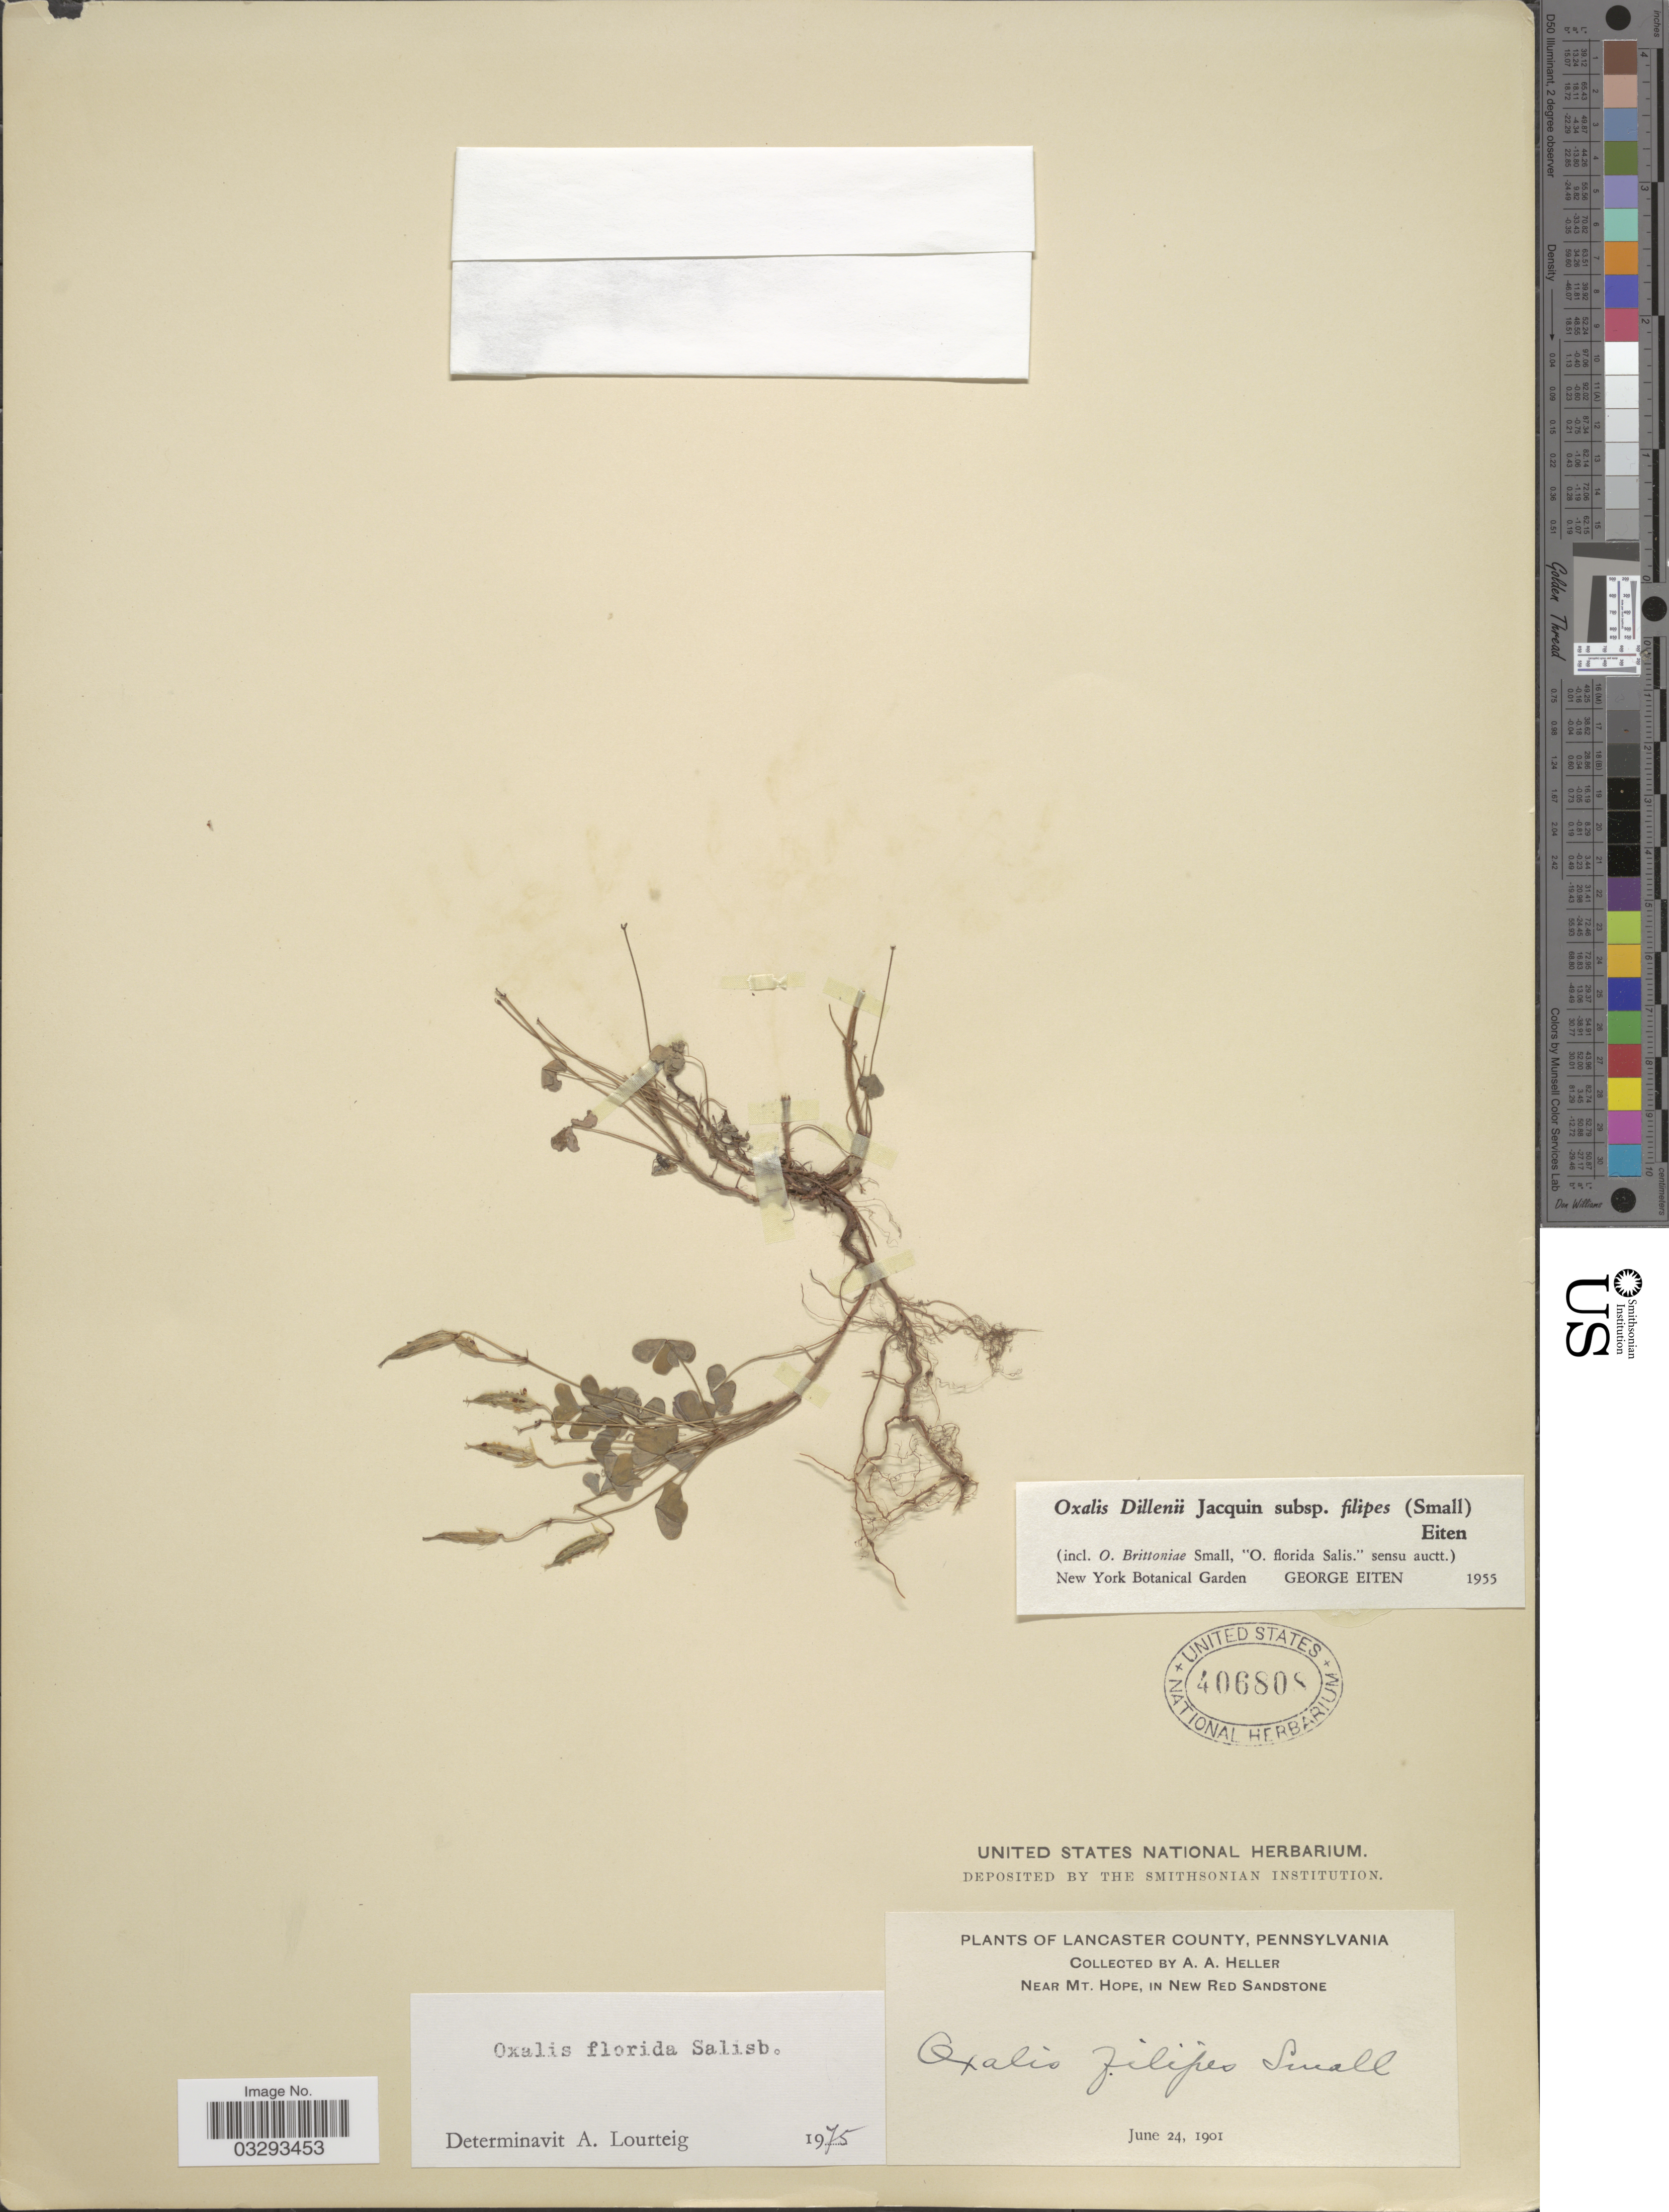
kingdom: Plantae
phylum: Tracheophyta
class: Magnoliopsida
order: Oxalidales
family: Oxalidaceae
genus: Oxalis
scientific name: Oxalis florida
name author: Salisb.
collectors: A. A. Heller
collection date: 1901-06-24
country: United States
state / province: Pennsylvania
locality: Lancaster County. Near Mt. Hope, in New Red Sandstone.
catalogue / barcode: US 406808